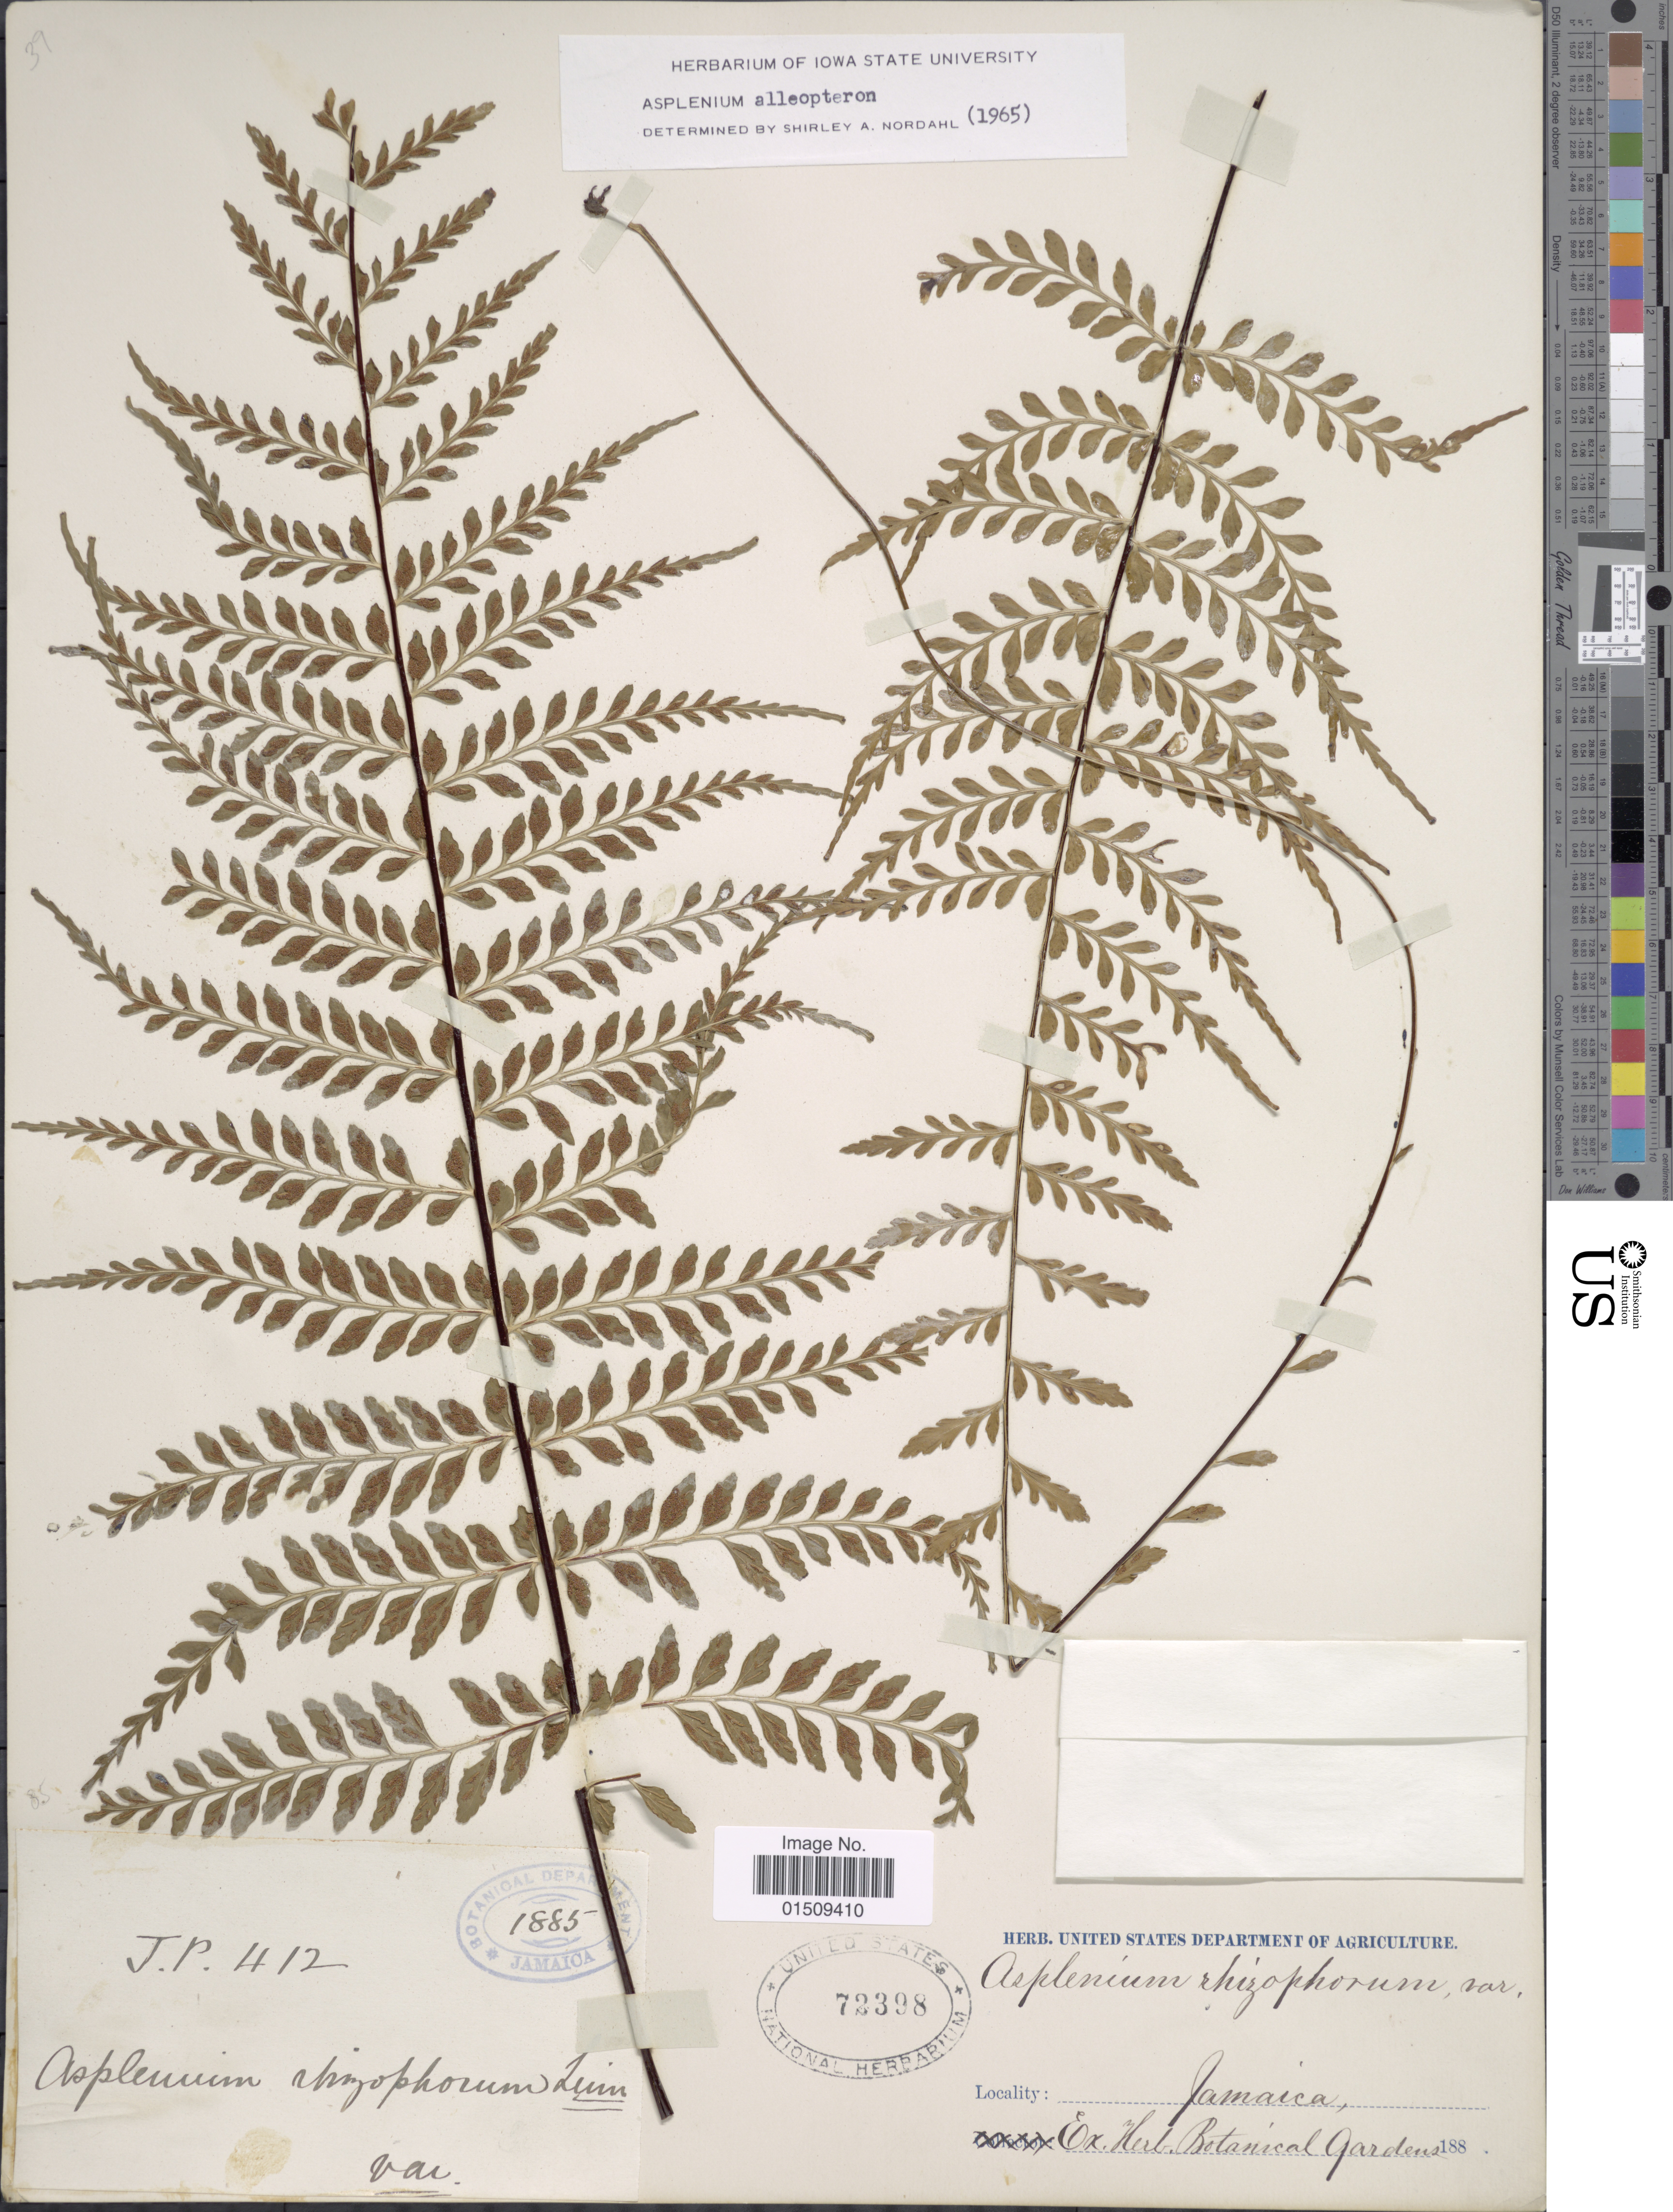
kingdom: Plantae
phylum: Tracheophyta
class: Polypodiopsida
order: Polypodiales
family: Aspleniaceae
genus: Asplenium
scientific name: Asplenium radicans var. radicans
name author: L.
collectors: J.P.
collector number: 412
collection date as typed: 188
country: Jamaica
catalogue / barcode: US 72398